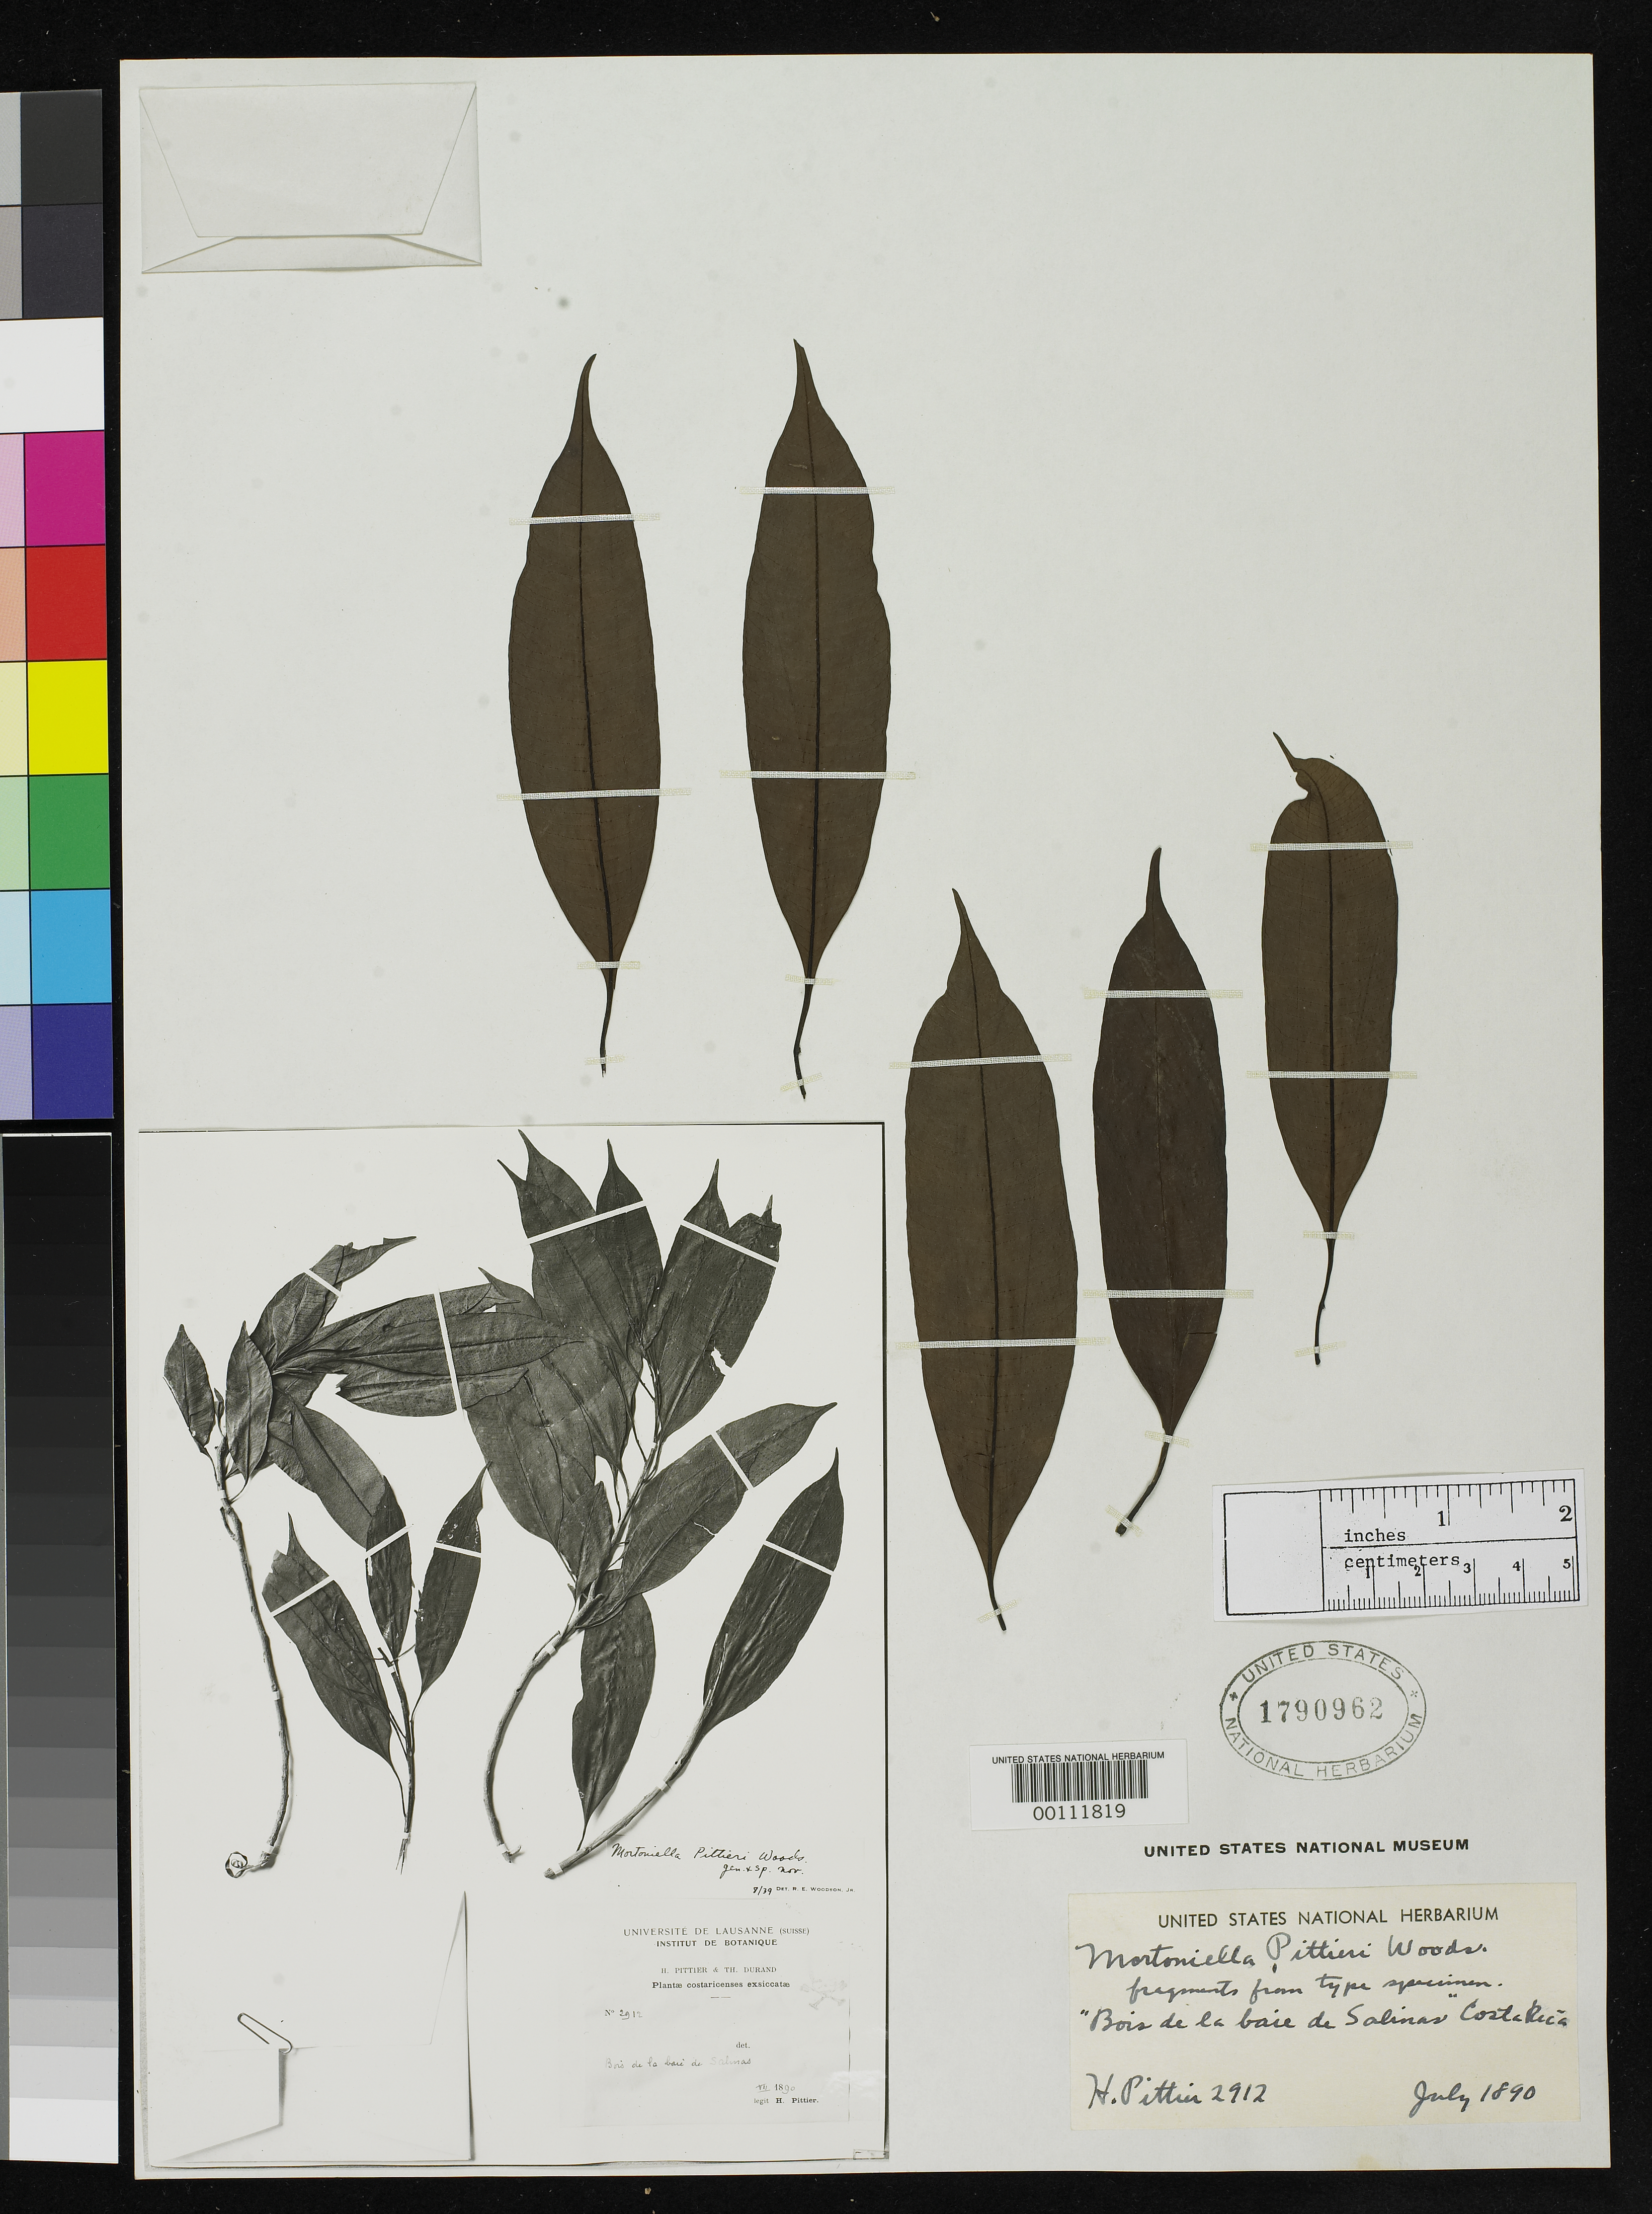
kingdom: Plantae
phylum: Tracheophyta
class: Magnoliopsida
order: Gentianales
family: Apocynaceae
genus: Mortoniella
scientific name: Mortoniella pittieri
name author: Woodson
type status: Isotype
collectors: H. F. Pittier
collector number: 2912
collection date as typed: Jul 1890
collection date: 1890-07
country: Costa Rica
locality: Salinas Baie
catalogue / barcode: US 1790962